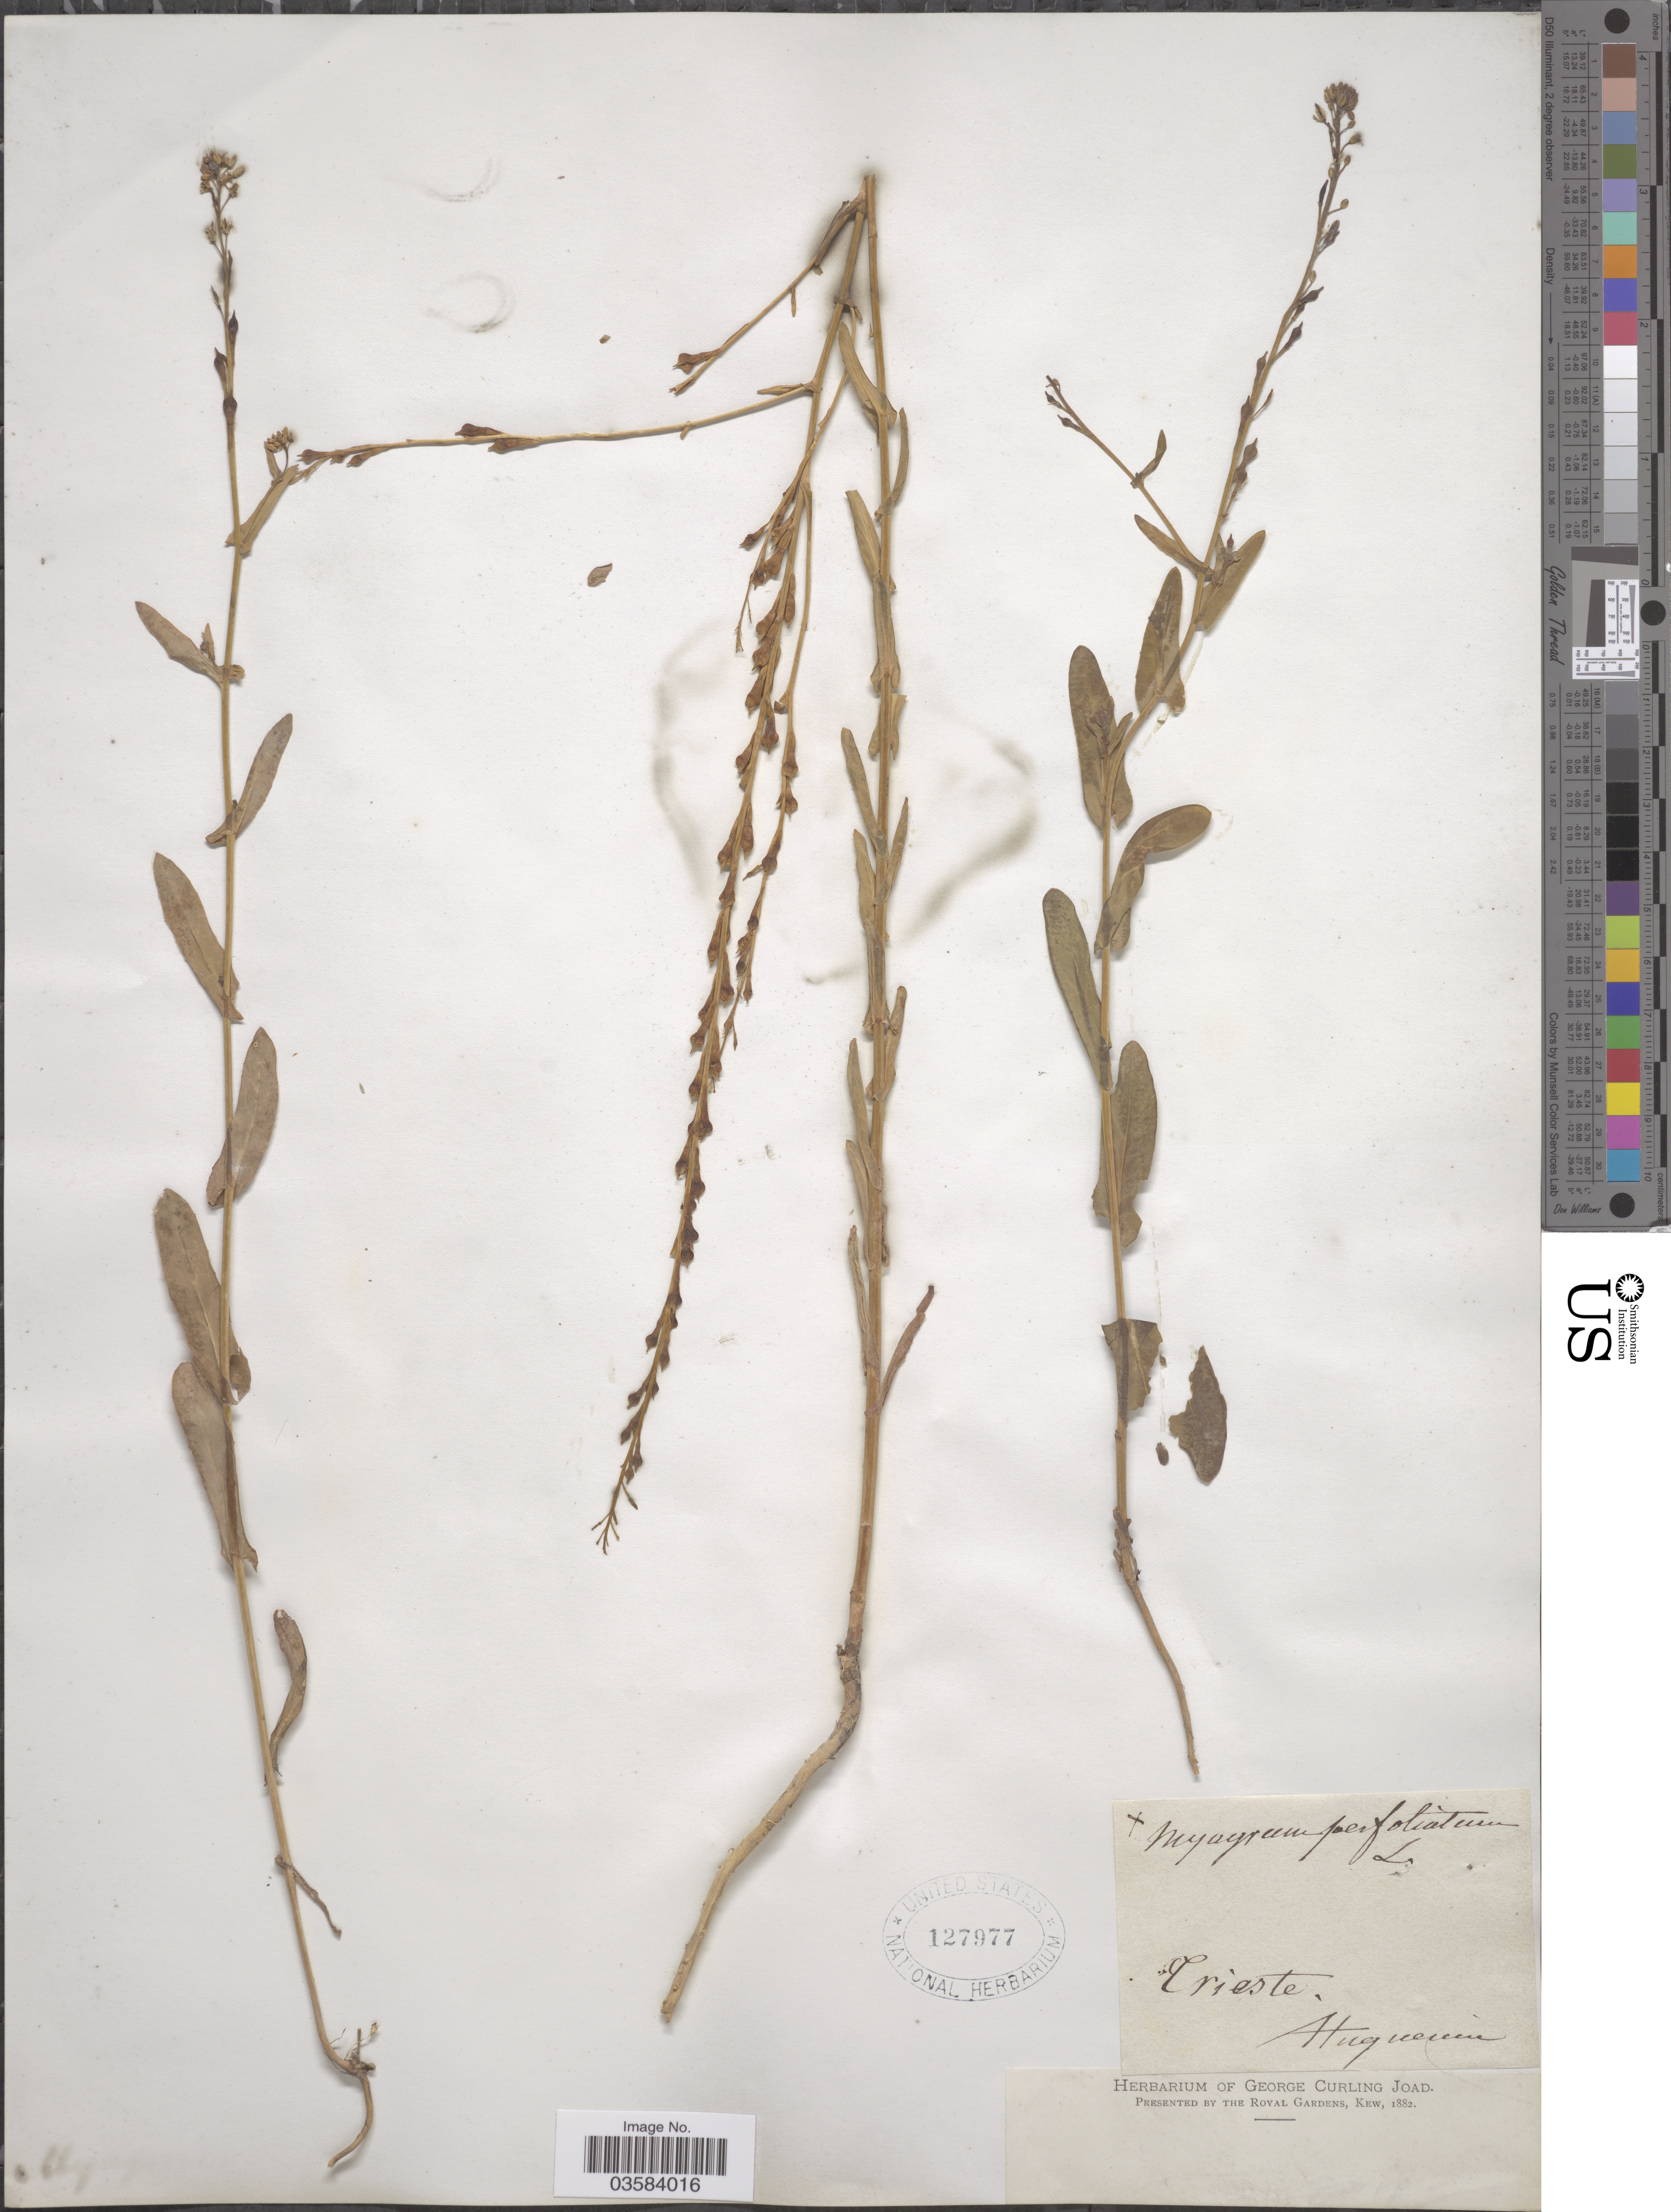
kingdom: Plantae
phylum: Tracheophyta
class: Magnoliopsida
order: Brassicales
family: Brassicaceae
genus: Myagrum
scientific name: Myagrum perfoliatum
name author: L.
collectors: ex herb. George Curling Joad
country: Italy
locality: Trieste, Hugucuin.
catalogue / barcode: US 127977